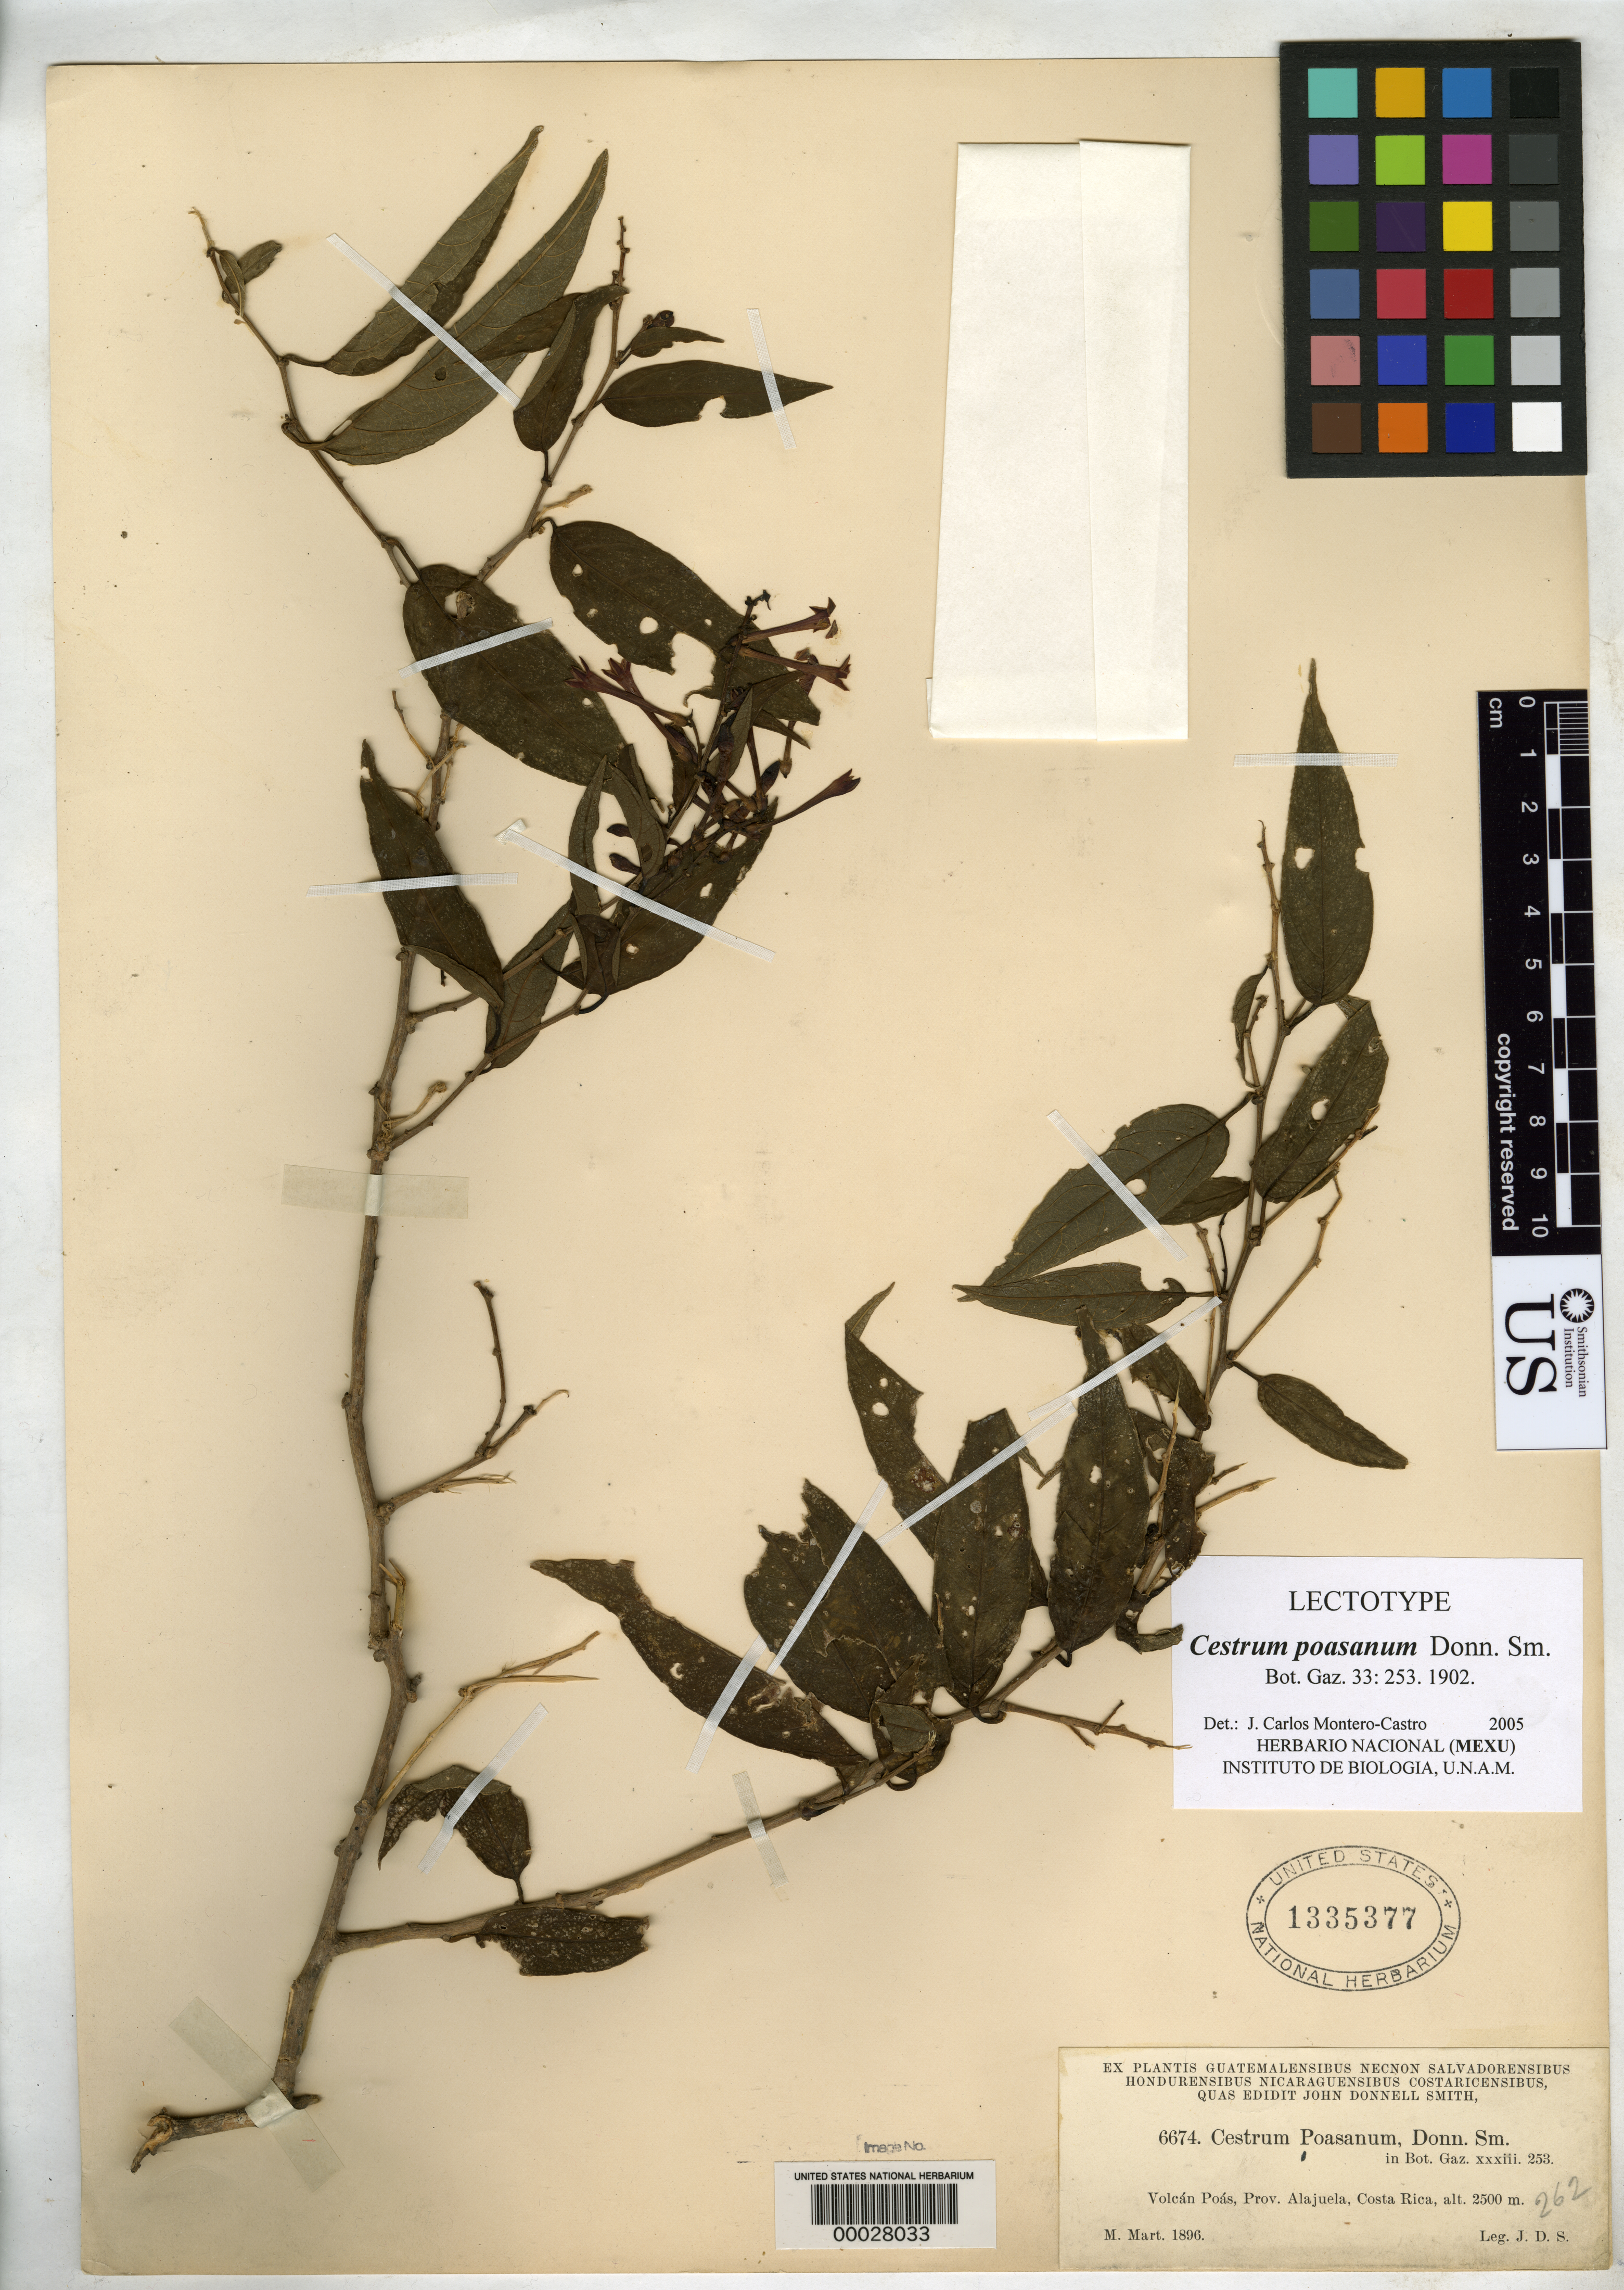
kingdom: Plantae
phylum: Tracheophyta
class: Magnoliopsida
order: Solanales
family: Solanaceae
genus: Cestrum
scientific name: Cestrum poasanum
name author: Donn. Sm.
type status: Type Collection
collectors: J. Donnell Smith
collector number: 6674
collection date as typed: Mar 1896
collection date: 1896-03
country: Costa Rica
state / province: Alajuela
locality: Volcan Poás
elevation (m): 2500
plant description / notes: One of two sheets (USNH 1335376, 1335377) ex John Donnell Smith herbarium. This sheet (1335377) annotated by J.C. Montero-Castro (2005) as "lectotype".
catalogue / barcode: US 1335377